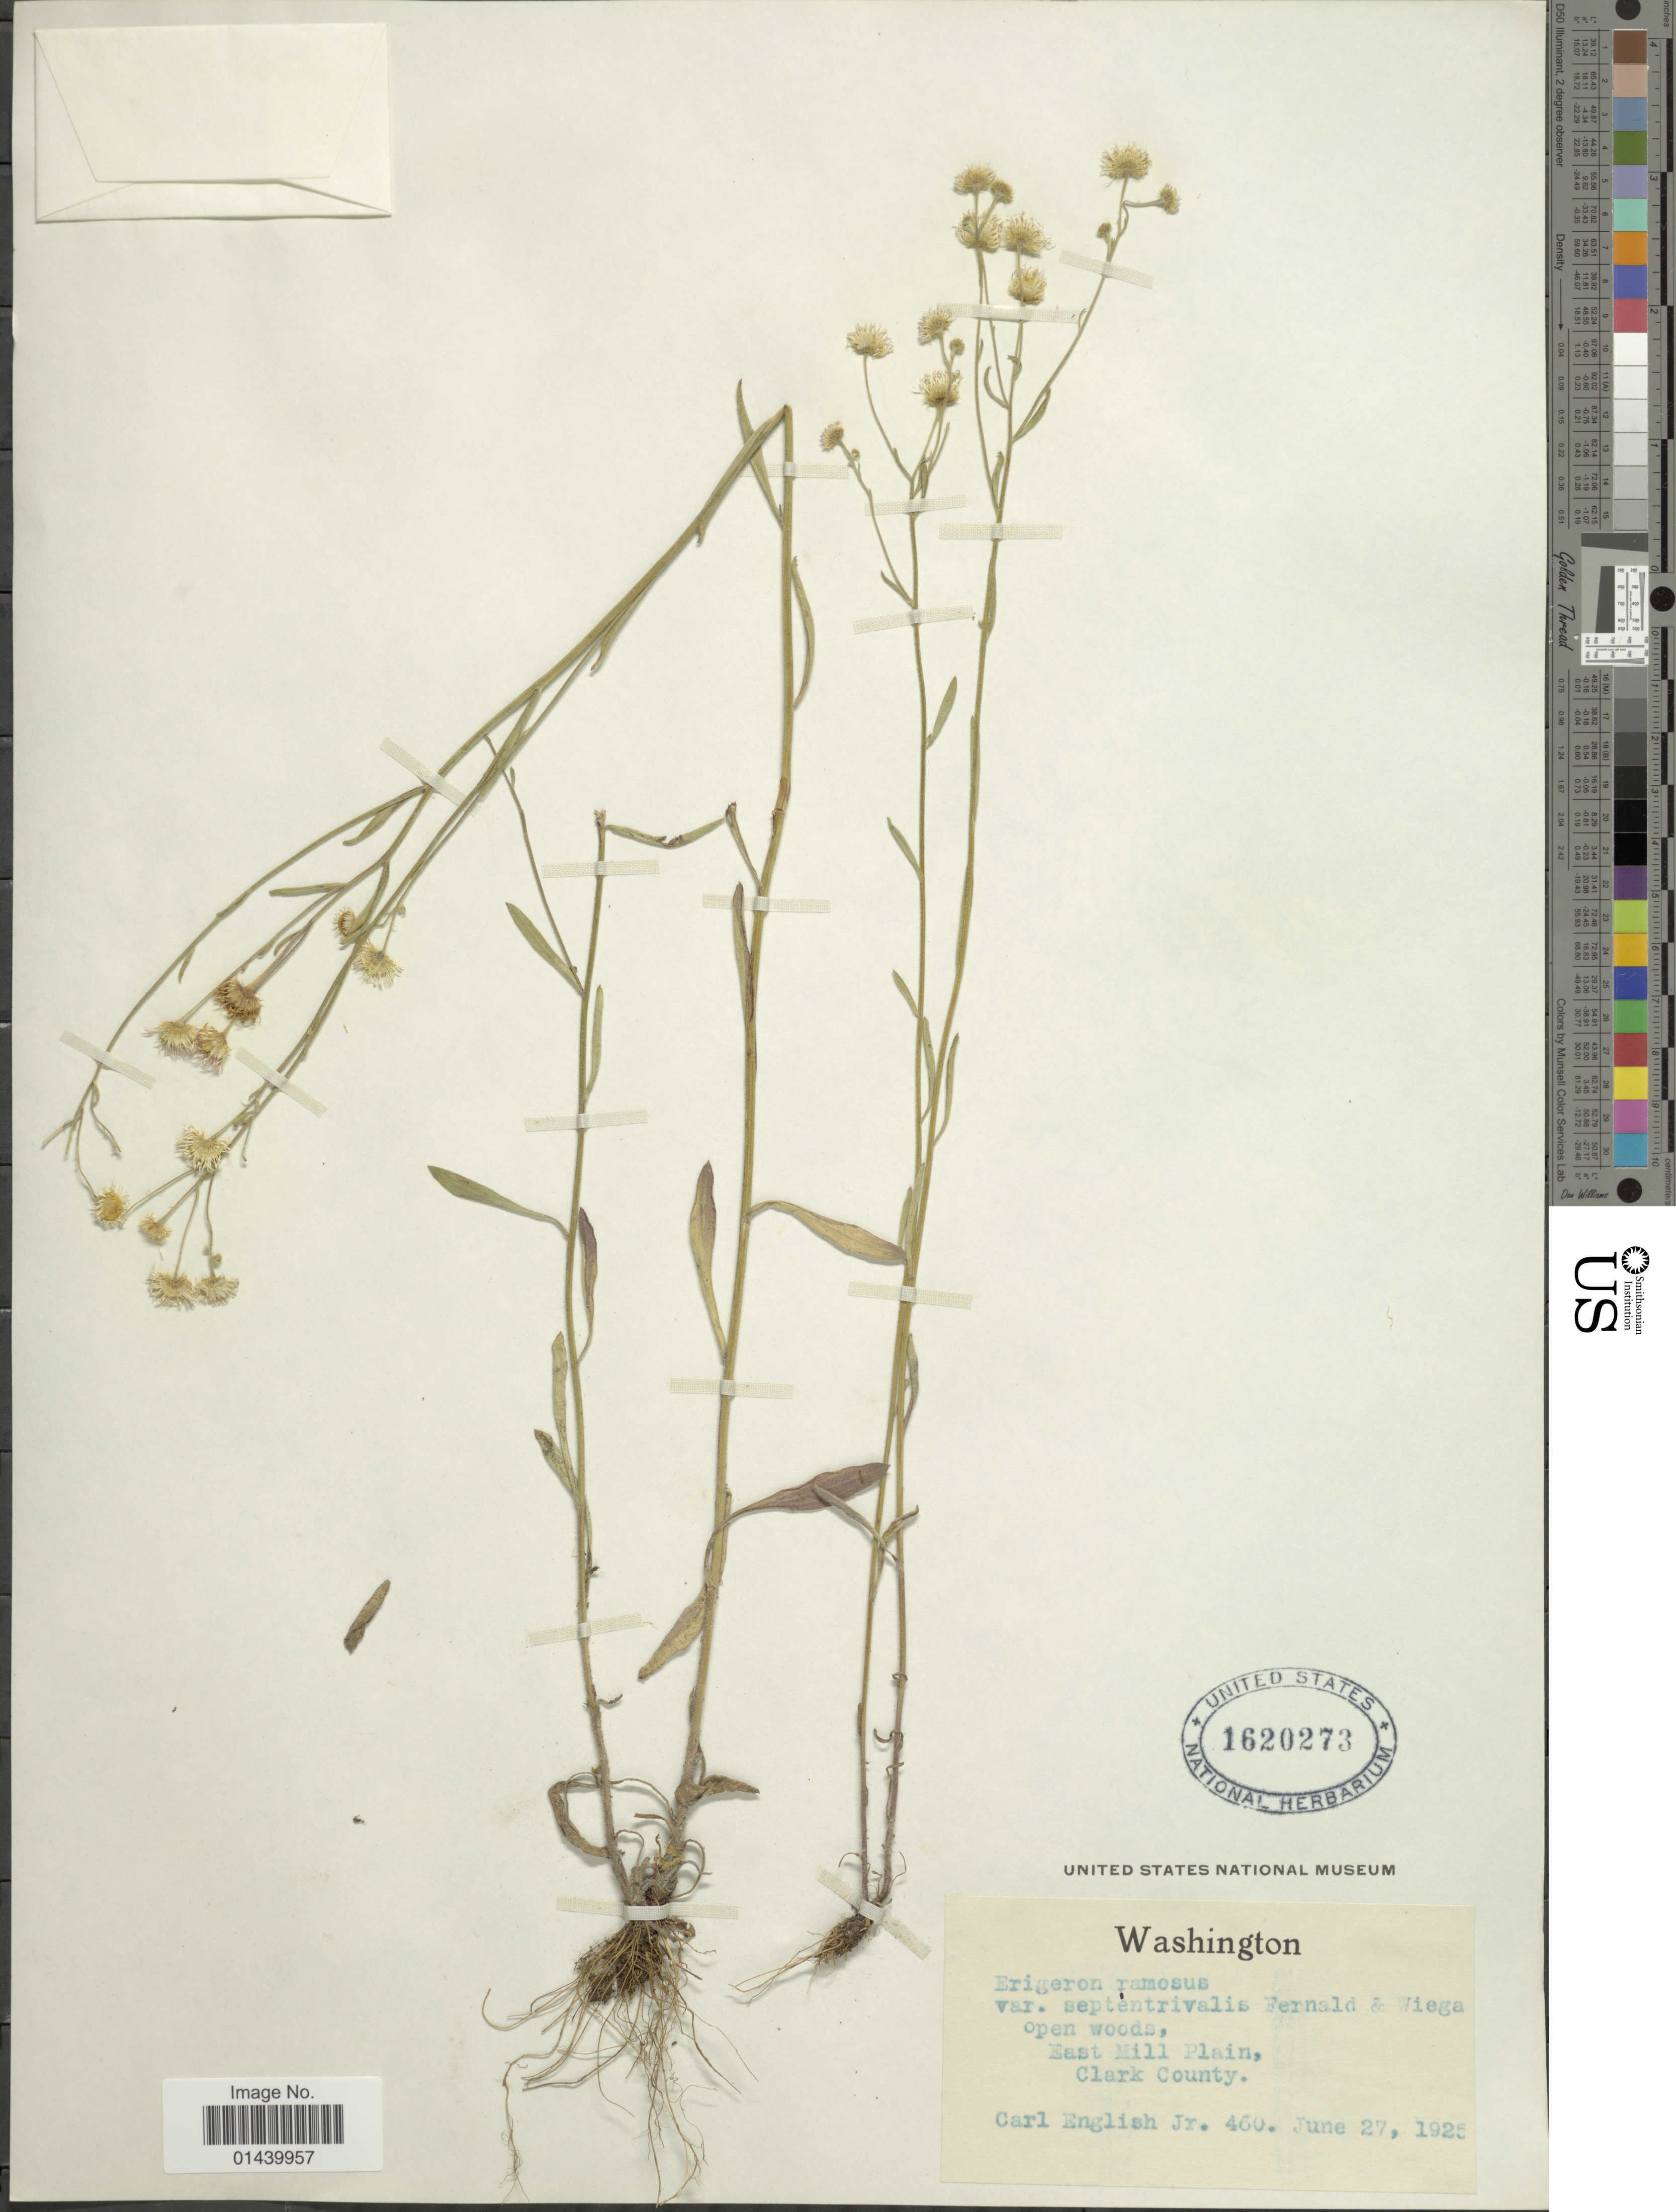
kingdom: Plantae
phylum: Tracheophyta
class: Magnoliopsida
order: Asterales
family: Asteraceae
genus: Erigeron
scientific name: Erigeron strigosus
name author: Muhl. ex Willd.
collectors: C. English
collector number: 460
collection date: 1925-06-27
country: United States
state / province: Washington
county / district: Clark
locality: East Mill Plain, Clark County.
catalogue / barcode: US 1620273